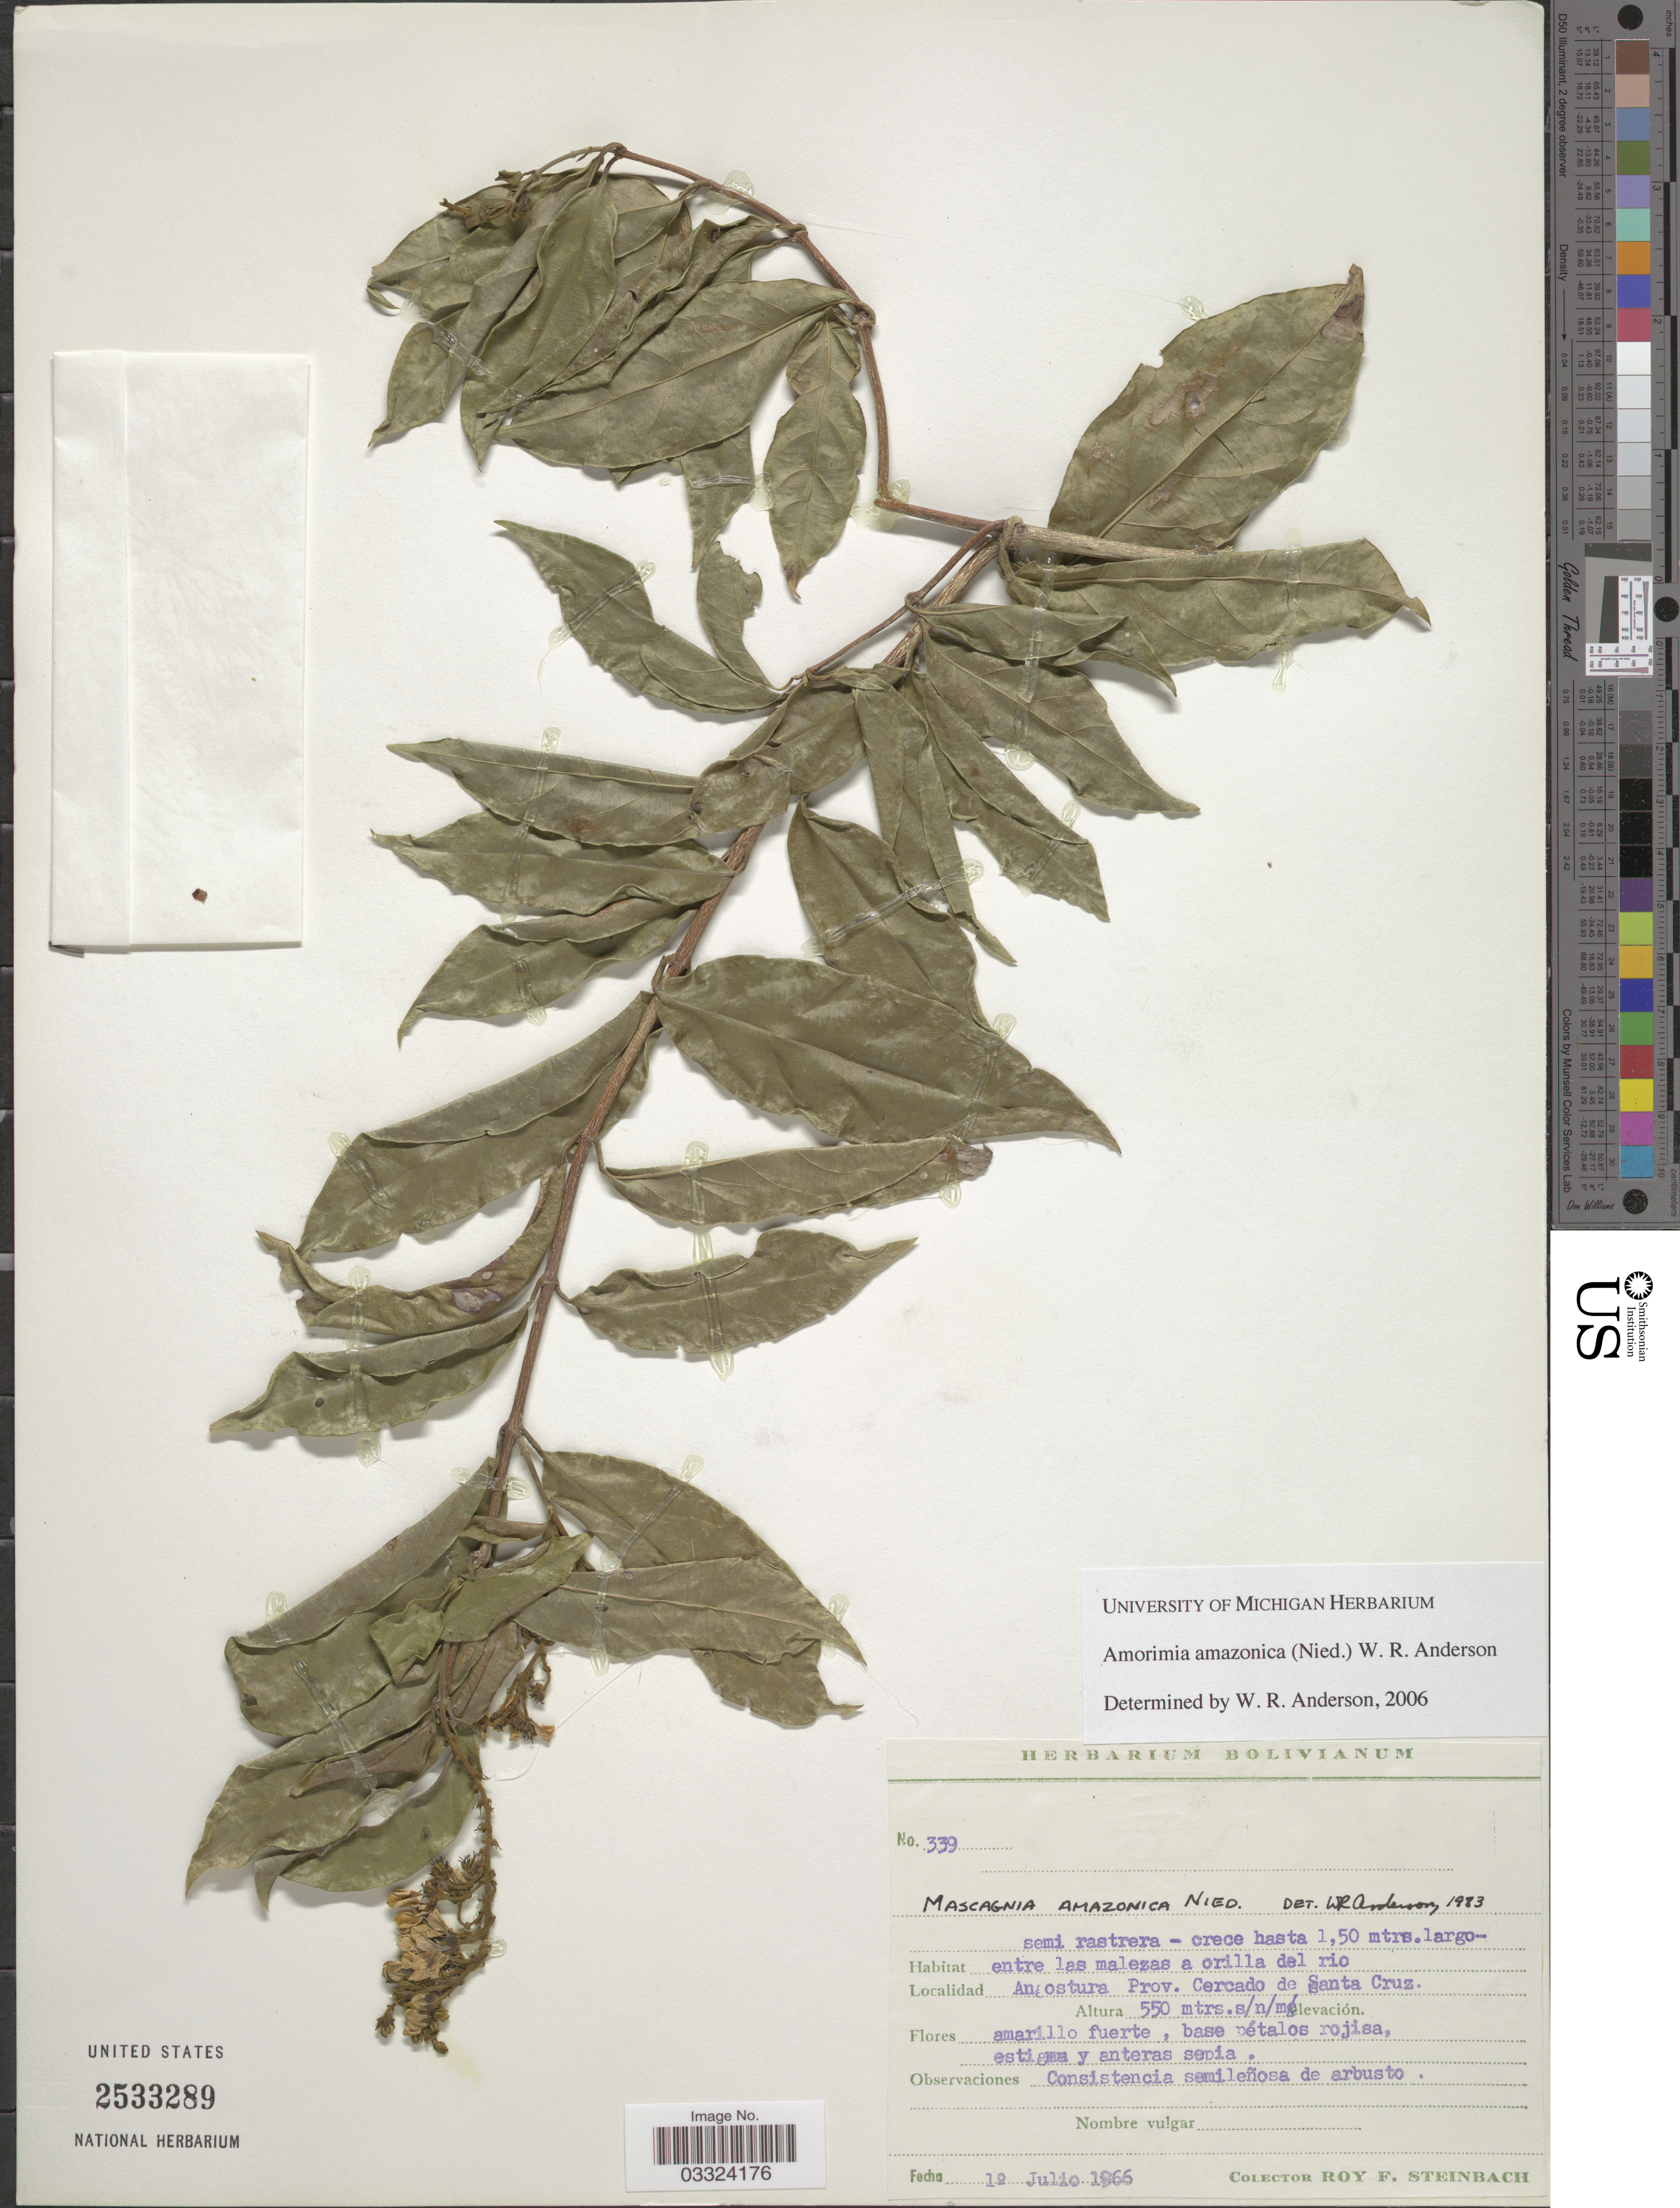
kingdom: Plantae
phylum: Tracheophyta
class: Magnoliopsida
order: Malpighiales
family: Malpighiaceae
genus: Amorimia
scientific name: Amorimia amazonica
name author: (Nied.) W.R. Anderson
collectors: R. F. Steinbach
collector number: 339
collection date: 1966-07-01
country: Bolivia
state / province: Santa Cruz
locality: Entre las malezas a orilla del rio Angostura Prov. Cercado de Santa Cruz.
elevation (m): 550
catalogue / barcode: US 2533289